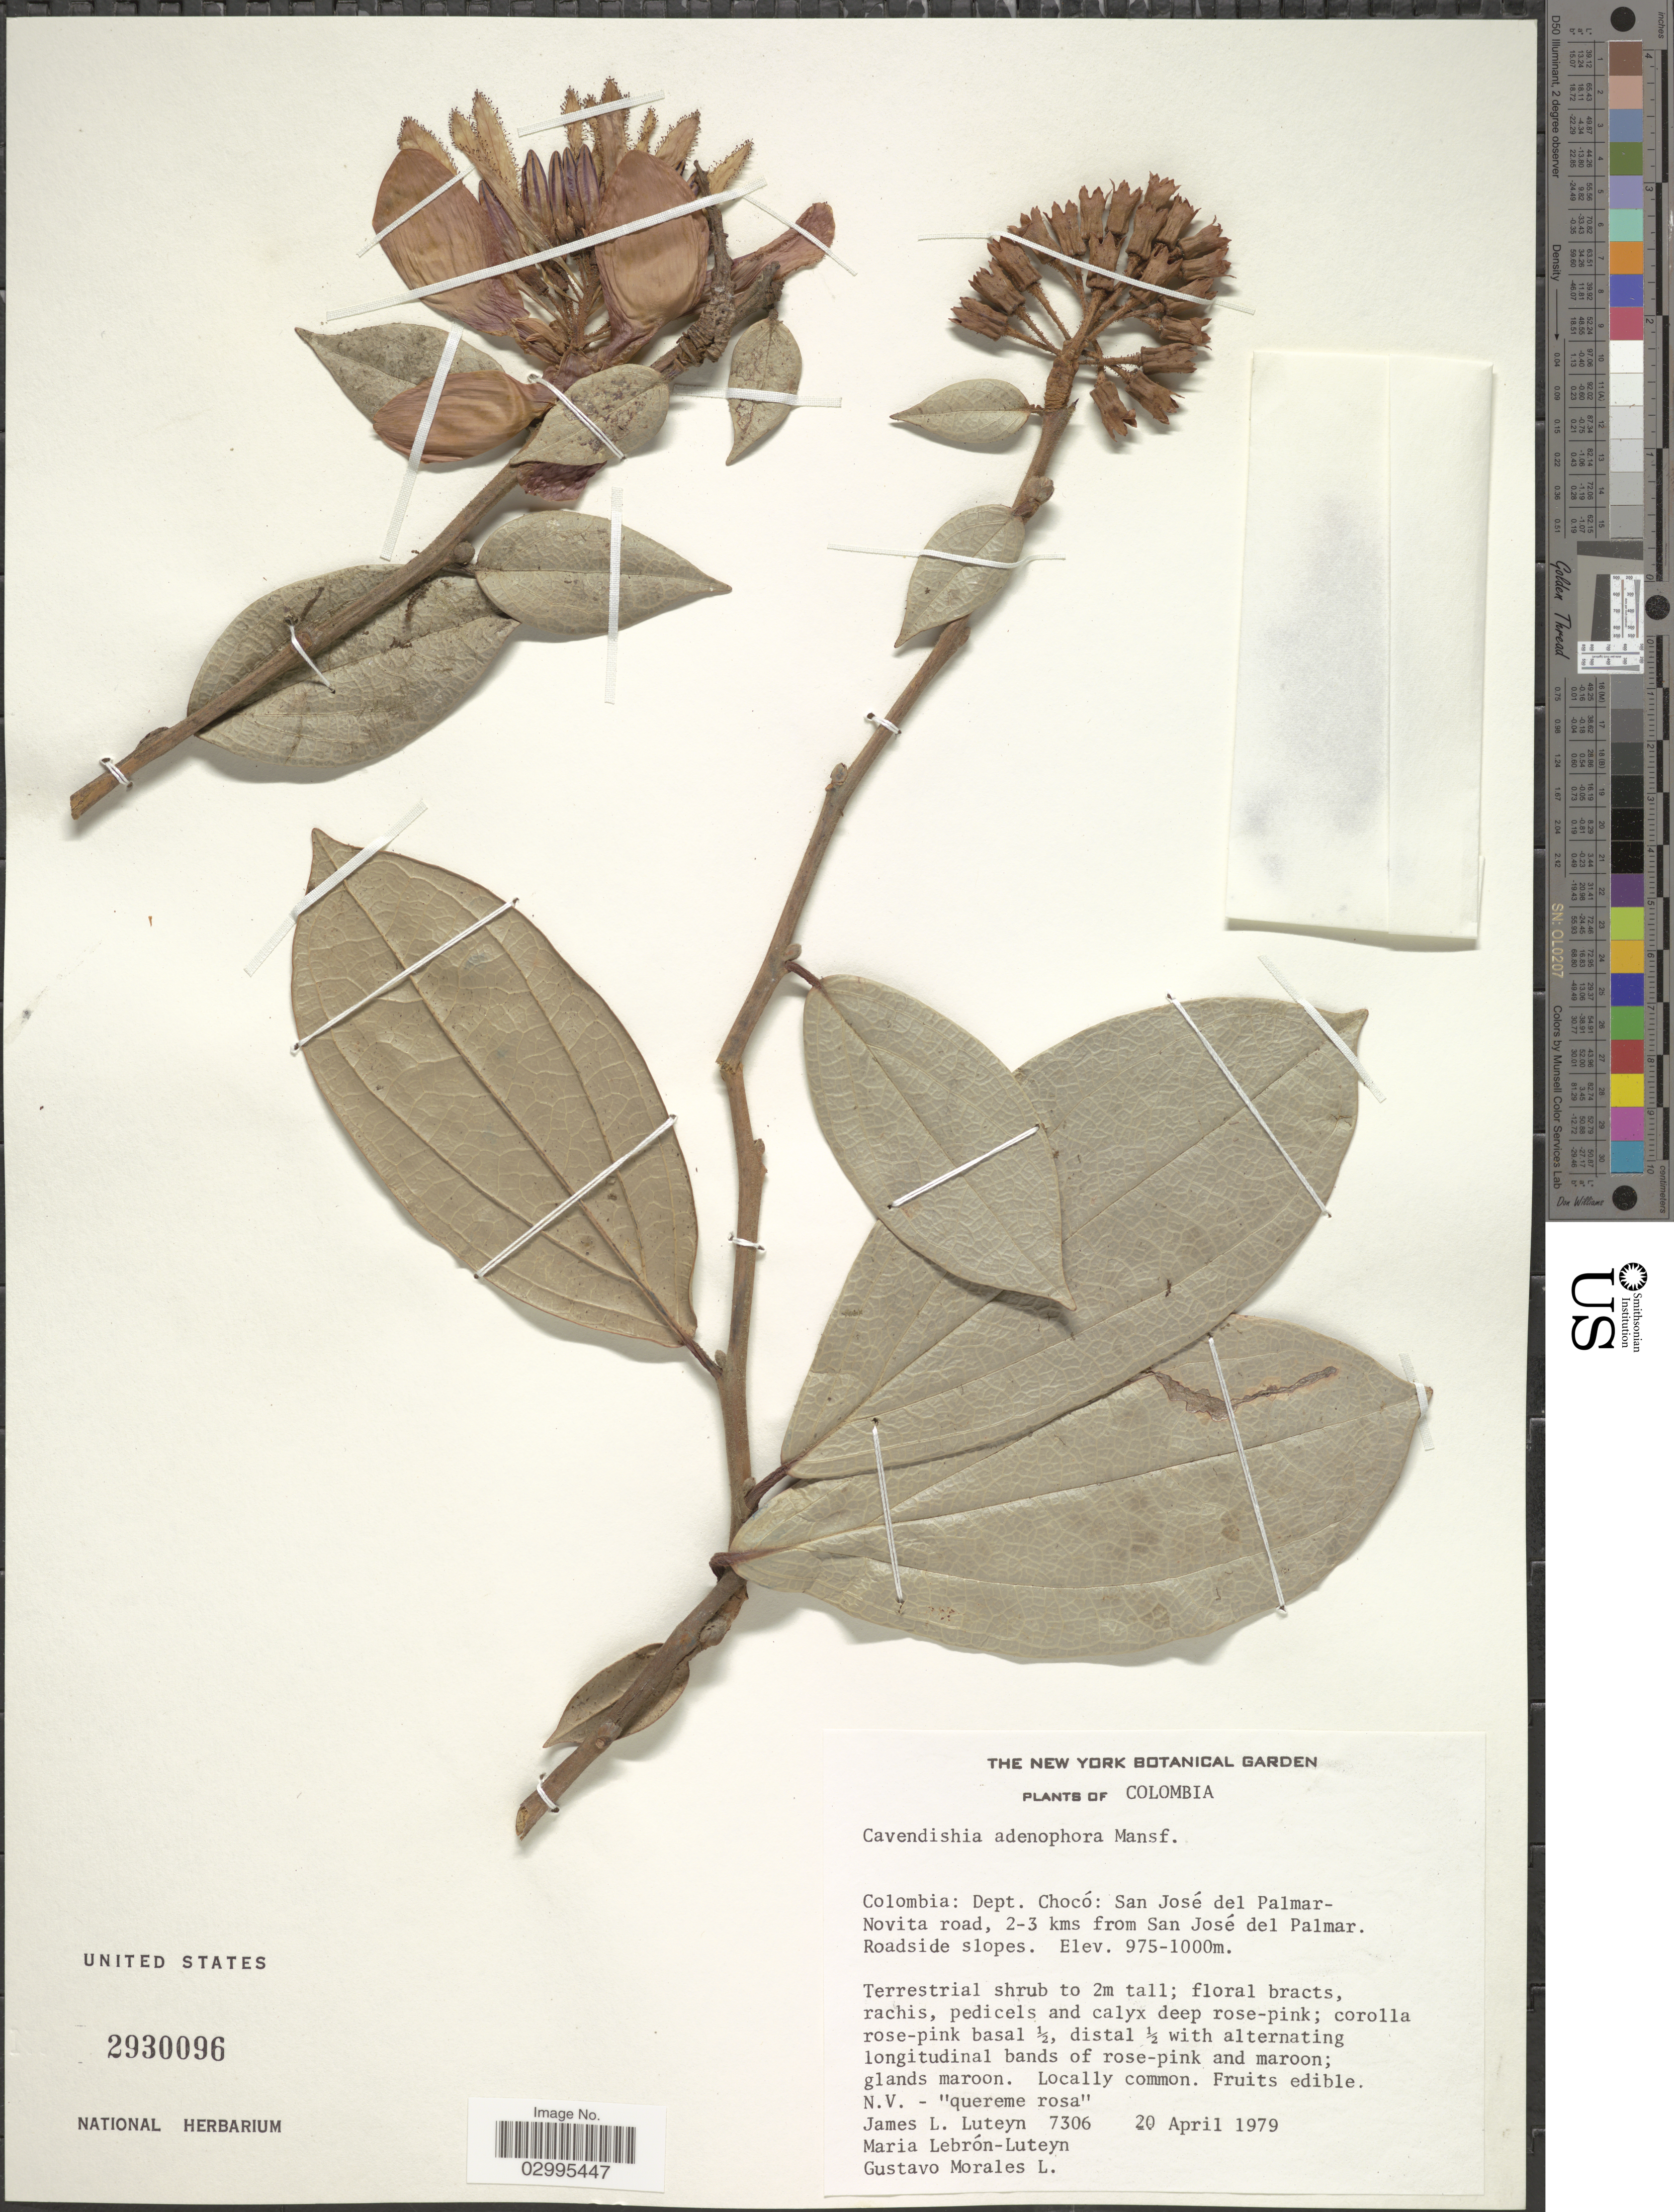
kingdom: Plantae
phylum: Tracheophyta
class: Magnoliopsida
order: Ericales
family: Ericaceae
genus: Cavendishia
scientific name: Cavendishia adenophora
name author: Mansf.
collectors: J. Luteyn, M. L. Lebrón-Luteyn & G. Morales L.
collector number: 7306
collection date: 1979-04-20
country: Colombia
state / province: Chocó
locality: Dept. Chocó: San José del Palmar-Novita road, 2-3 kms from San José del Palmar. Roadside slopes.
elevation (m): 975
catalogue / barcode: US 2930096